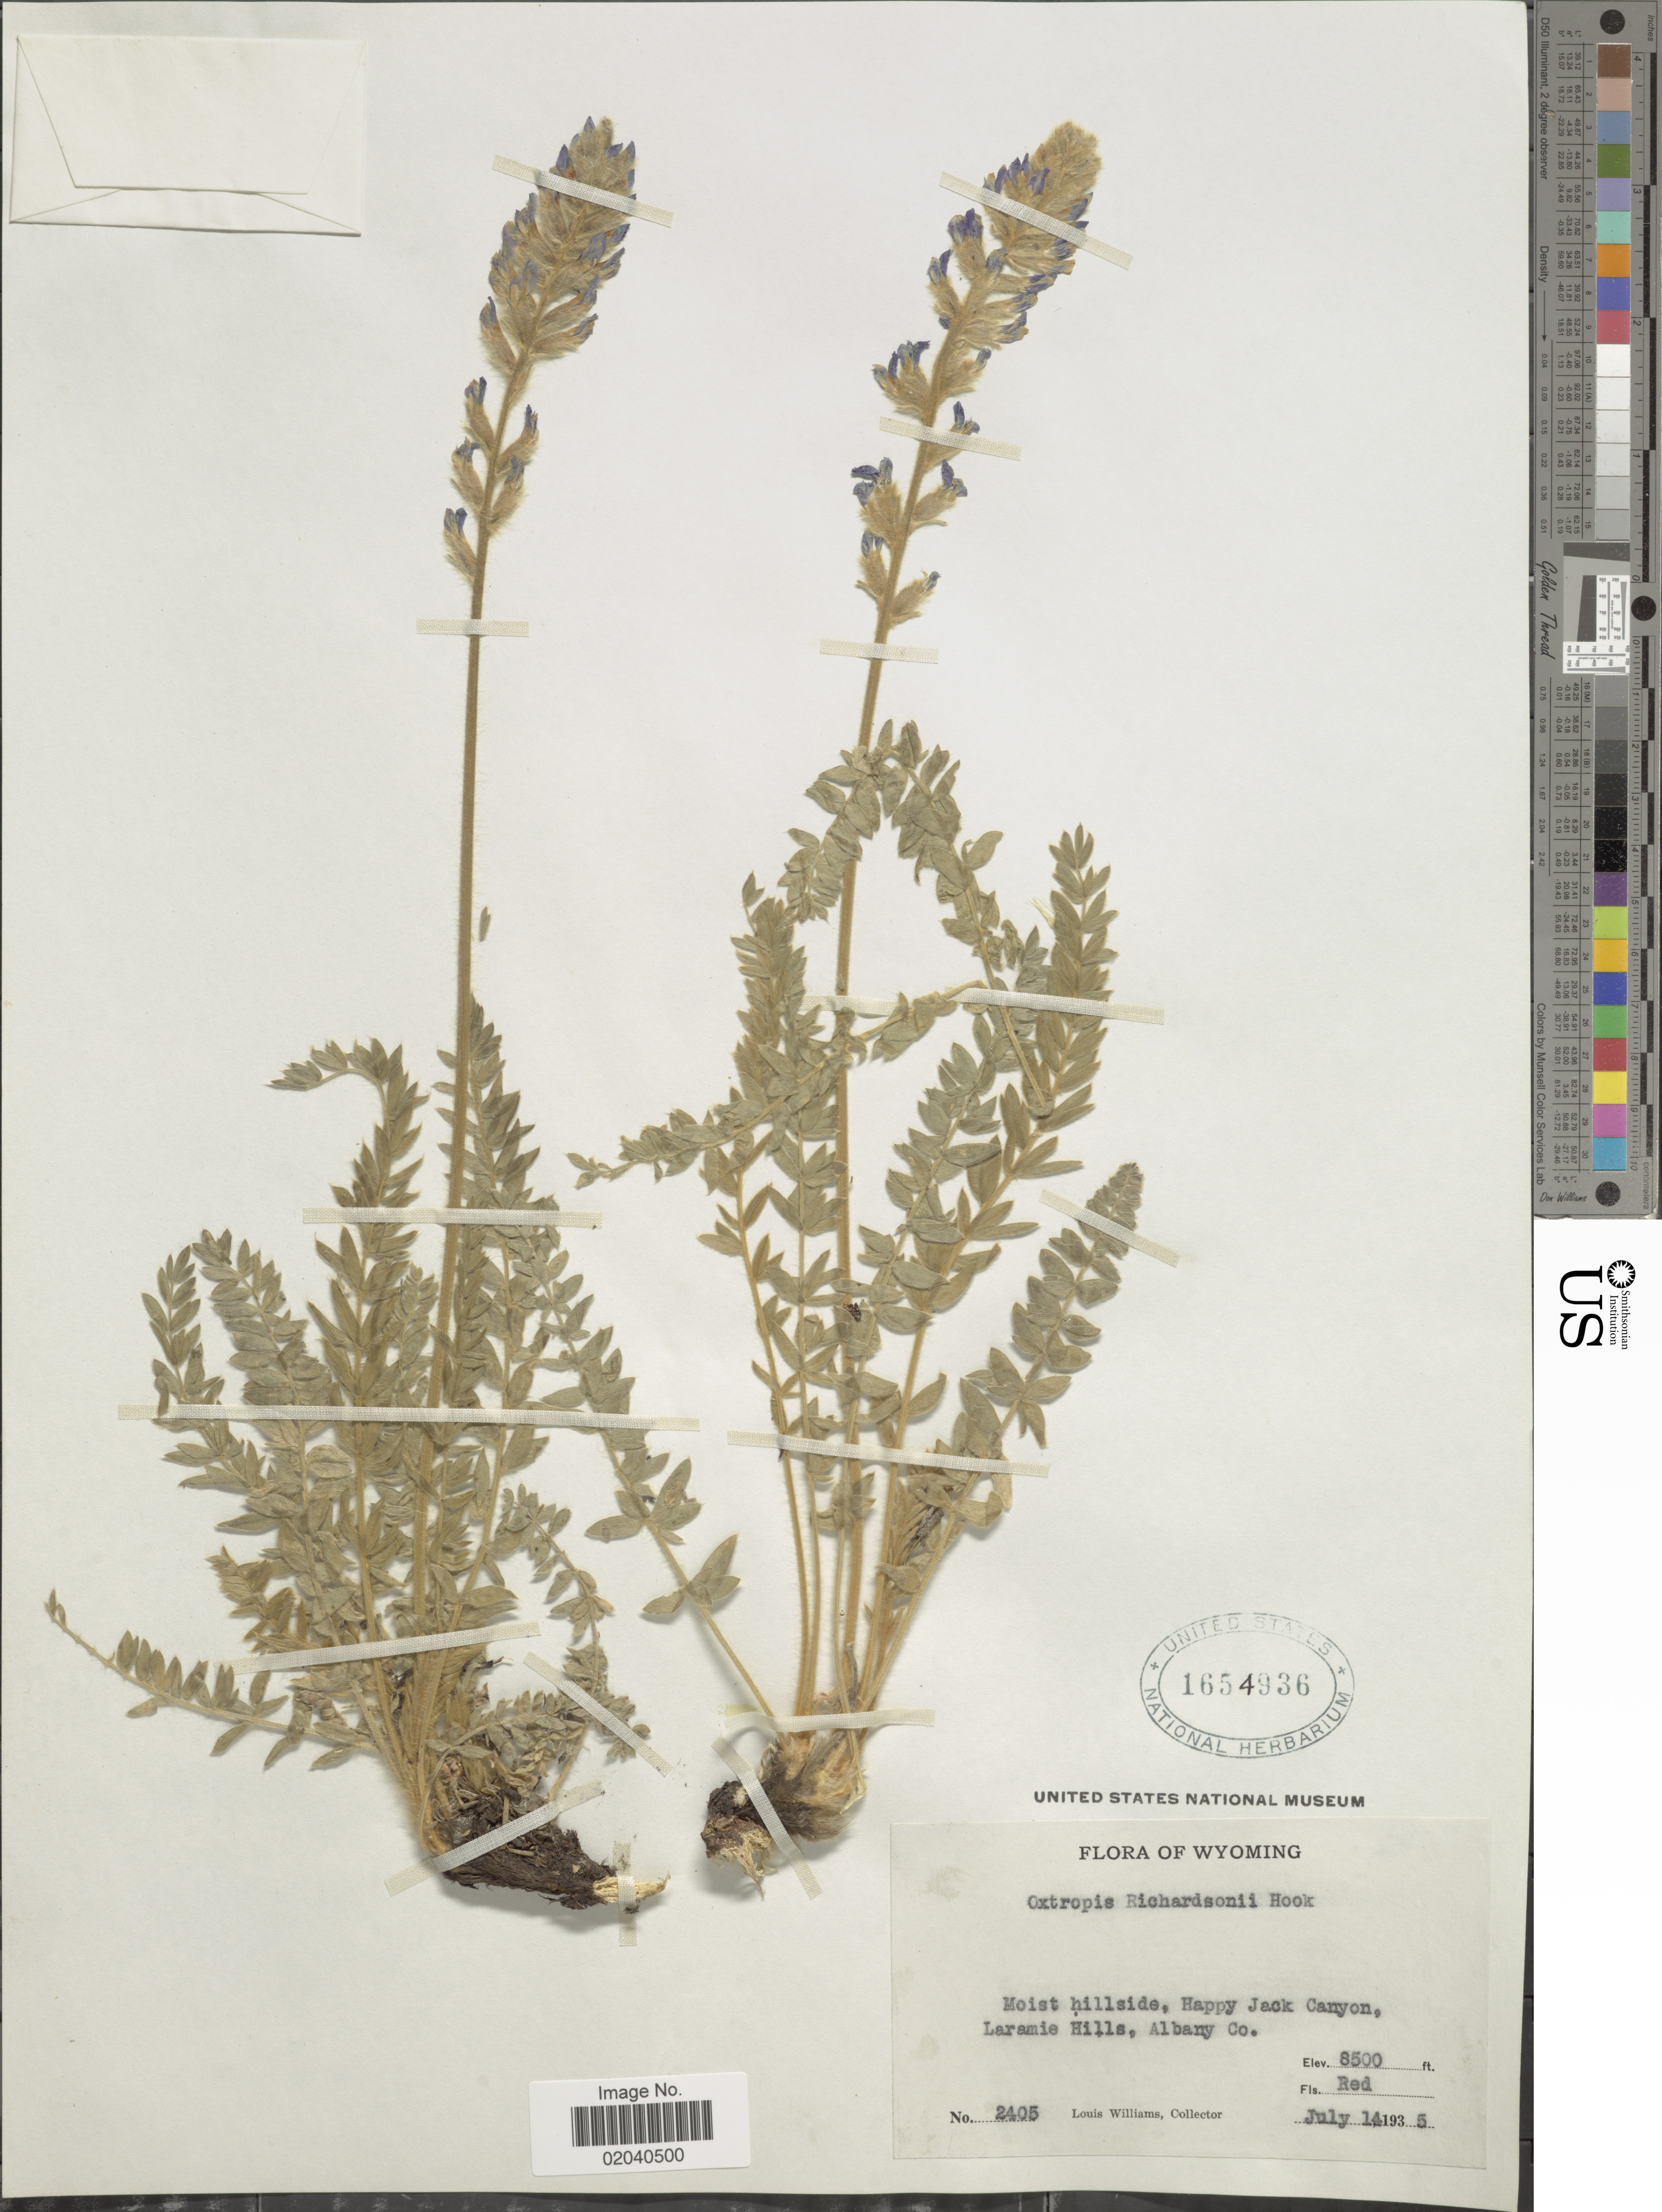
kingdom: Plantae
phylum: Tracheophyta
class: Magnoliopsida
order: Fabales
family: Fabaceae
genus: Oxytropis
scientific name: Oxytropis splendens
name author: Douglas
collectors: L. G. Williams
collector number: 2405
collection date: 1935-07-14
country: United States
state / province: Wyoming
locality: Happy Jack Canyon, Laramie Hills, Albany Co.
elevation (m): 2591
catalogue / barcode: US 1654936